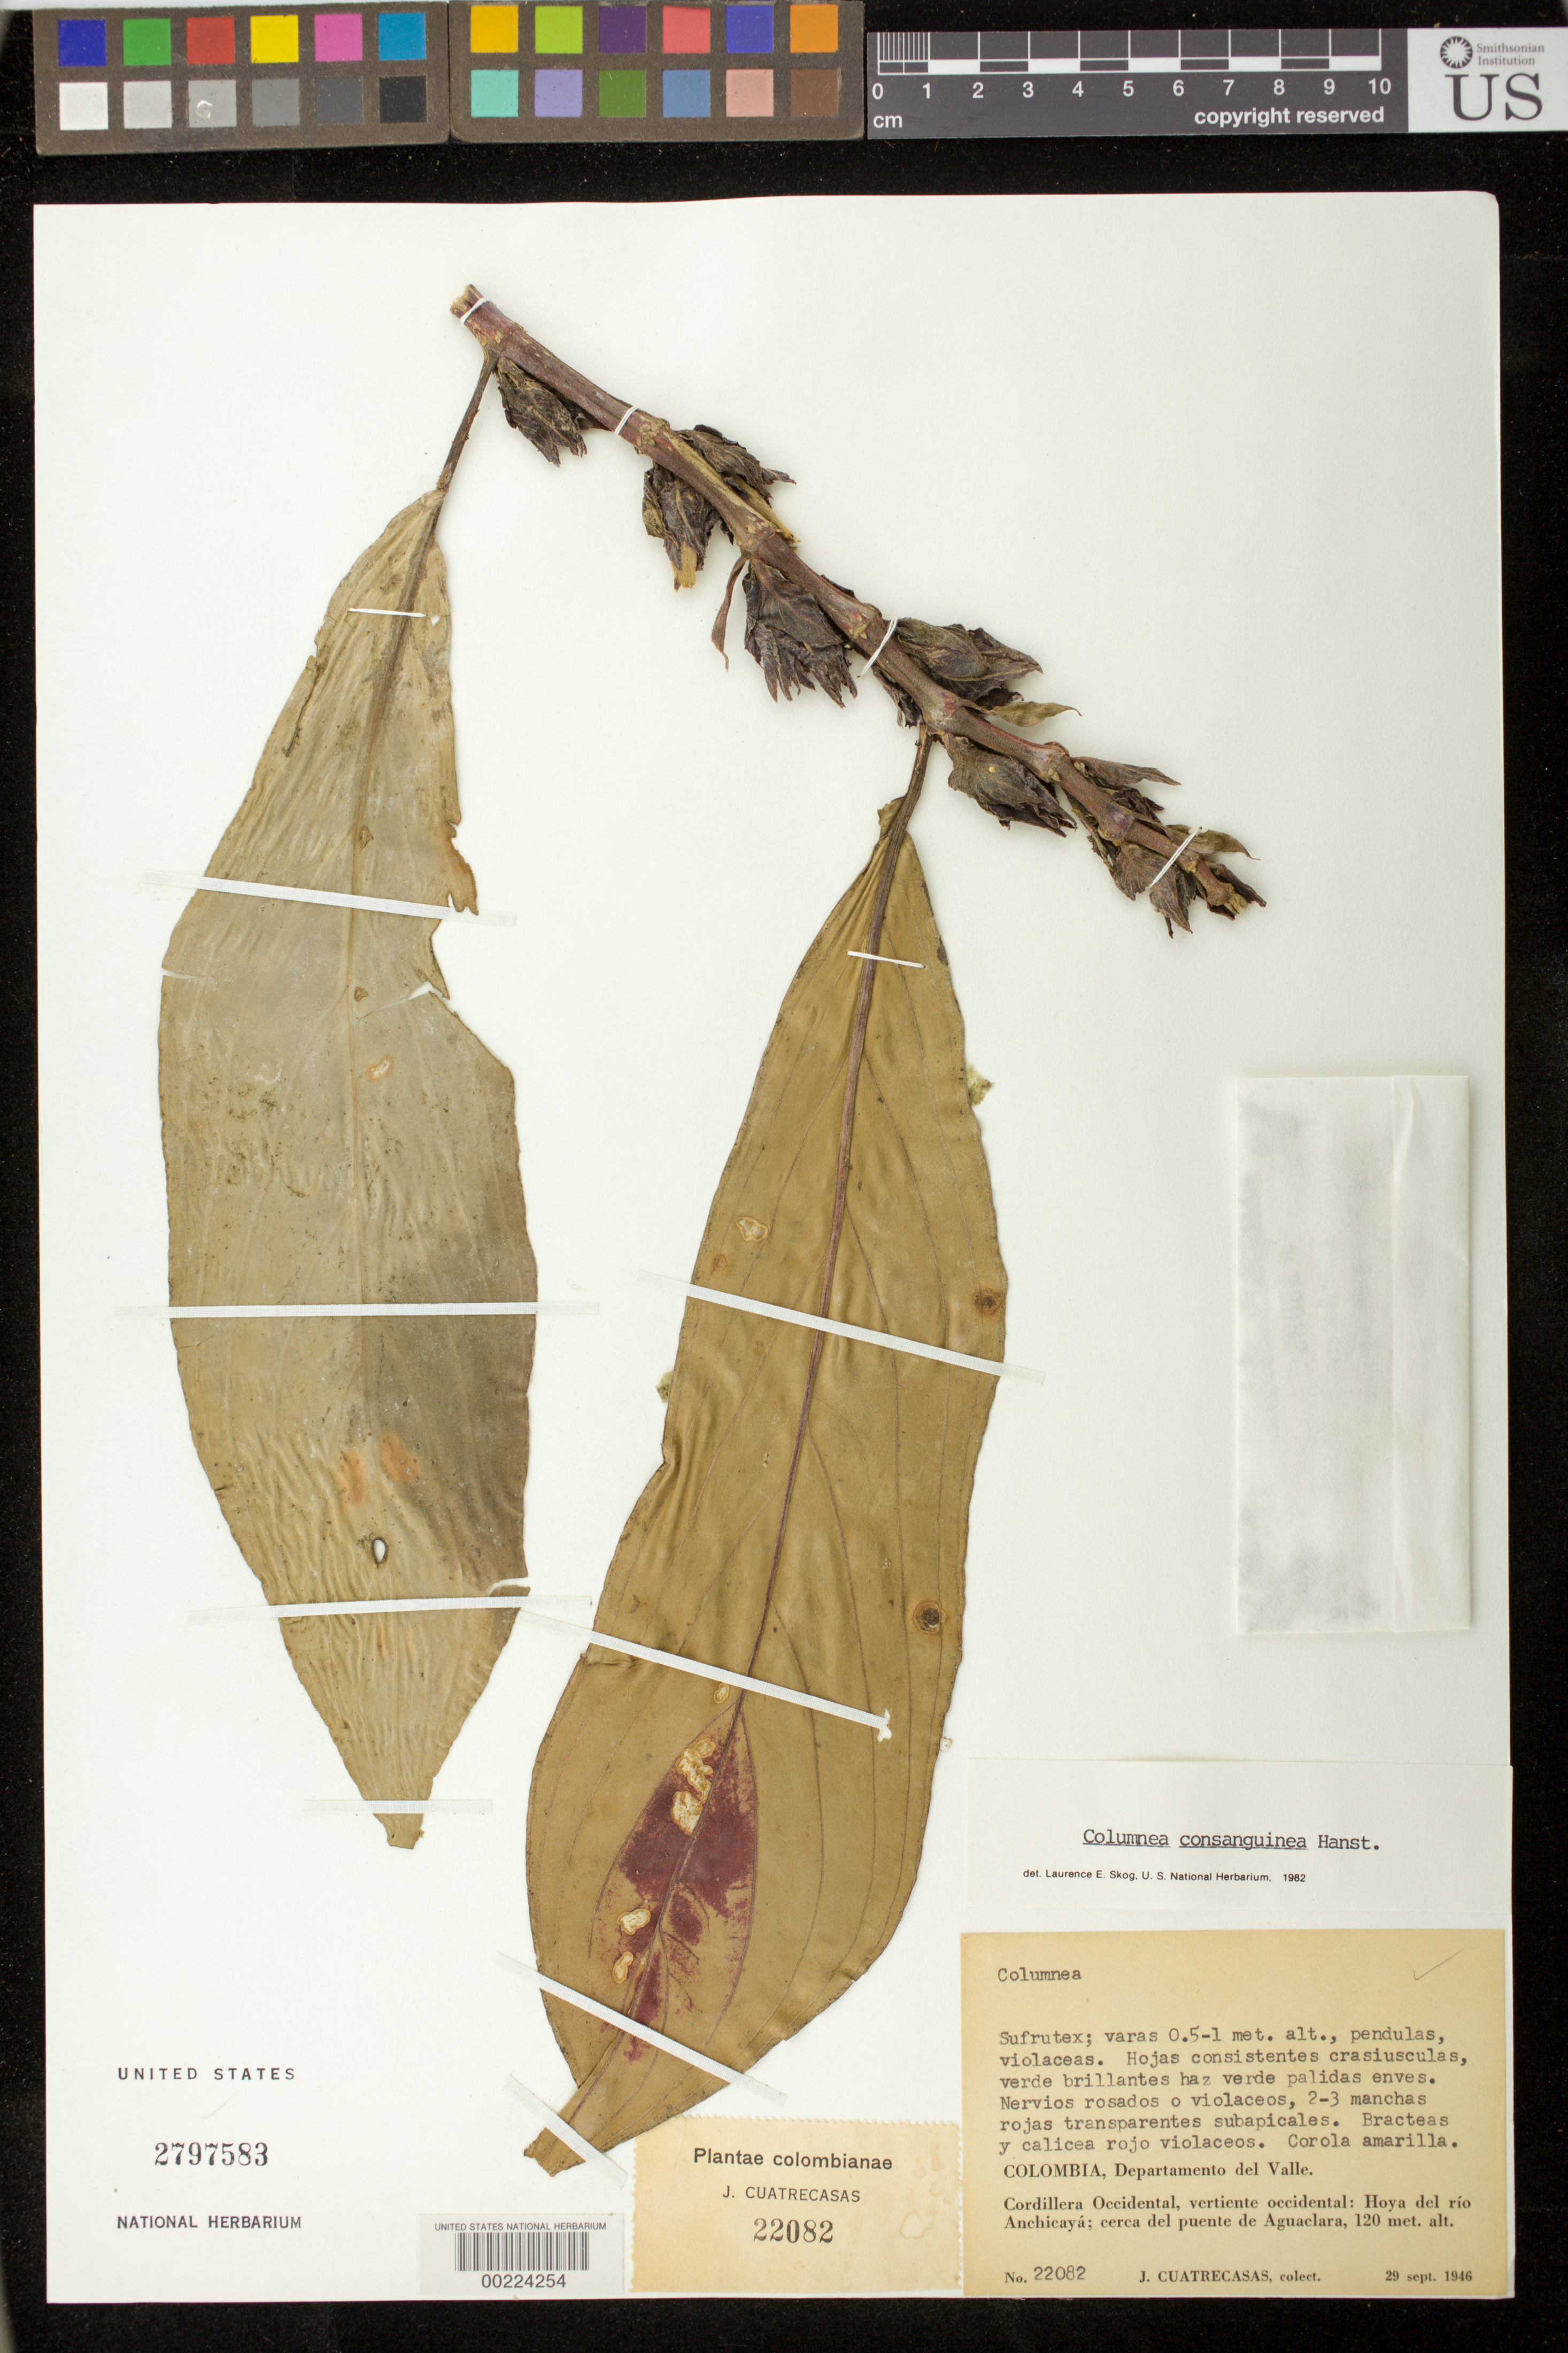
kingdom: Plantae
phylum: Tracheophyta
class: Magnoliopsida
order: Lamiales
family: Gesneriaceae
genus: Columnea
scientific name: Columnea consanguinea Hanst. var. consanguinea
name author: (Hanst.) Hanst.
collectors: J. Cuatrecasas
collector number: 22082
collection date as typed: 29 Sep 1946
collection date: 1946-09-29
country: Colombia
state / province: Valle del Cauca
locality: Cordillera Occidental, western slope, valley of Rio Anchicaya, near bridge of Aguaclara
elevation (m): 120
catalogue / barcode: US 2797583